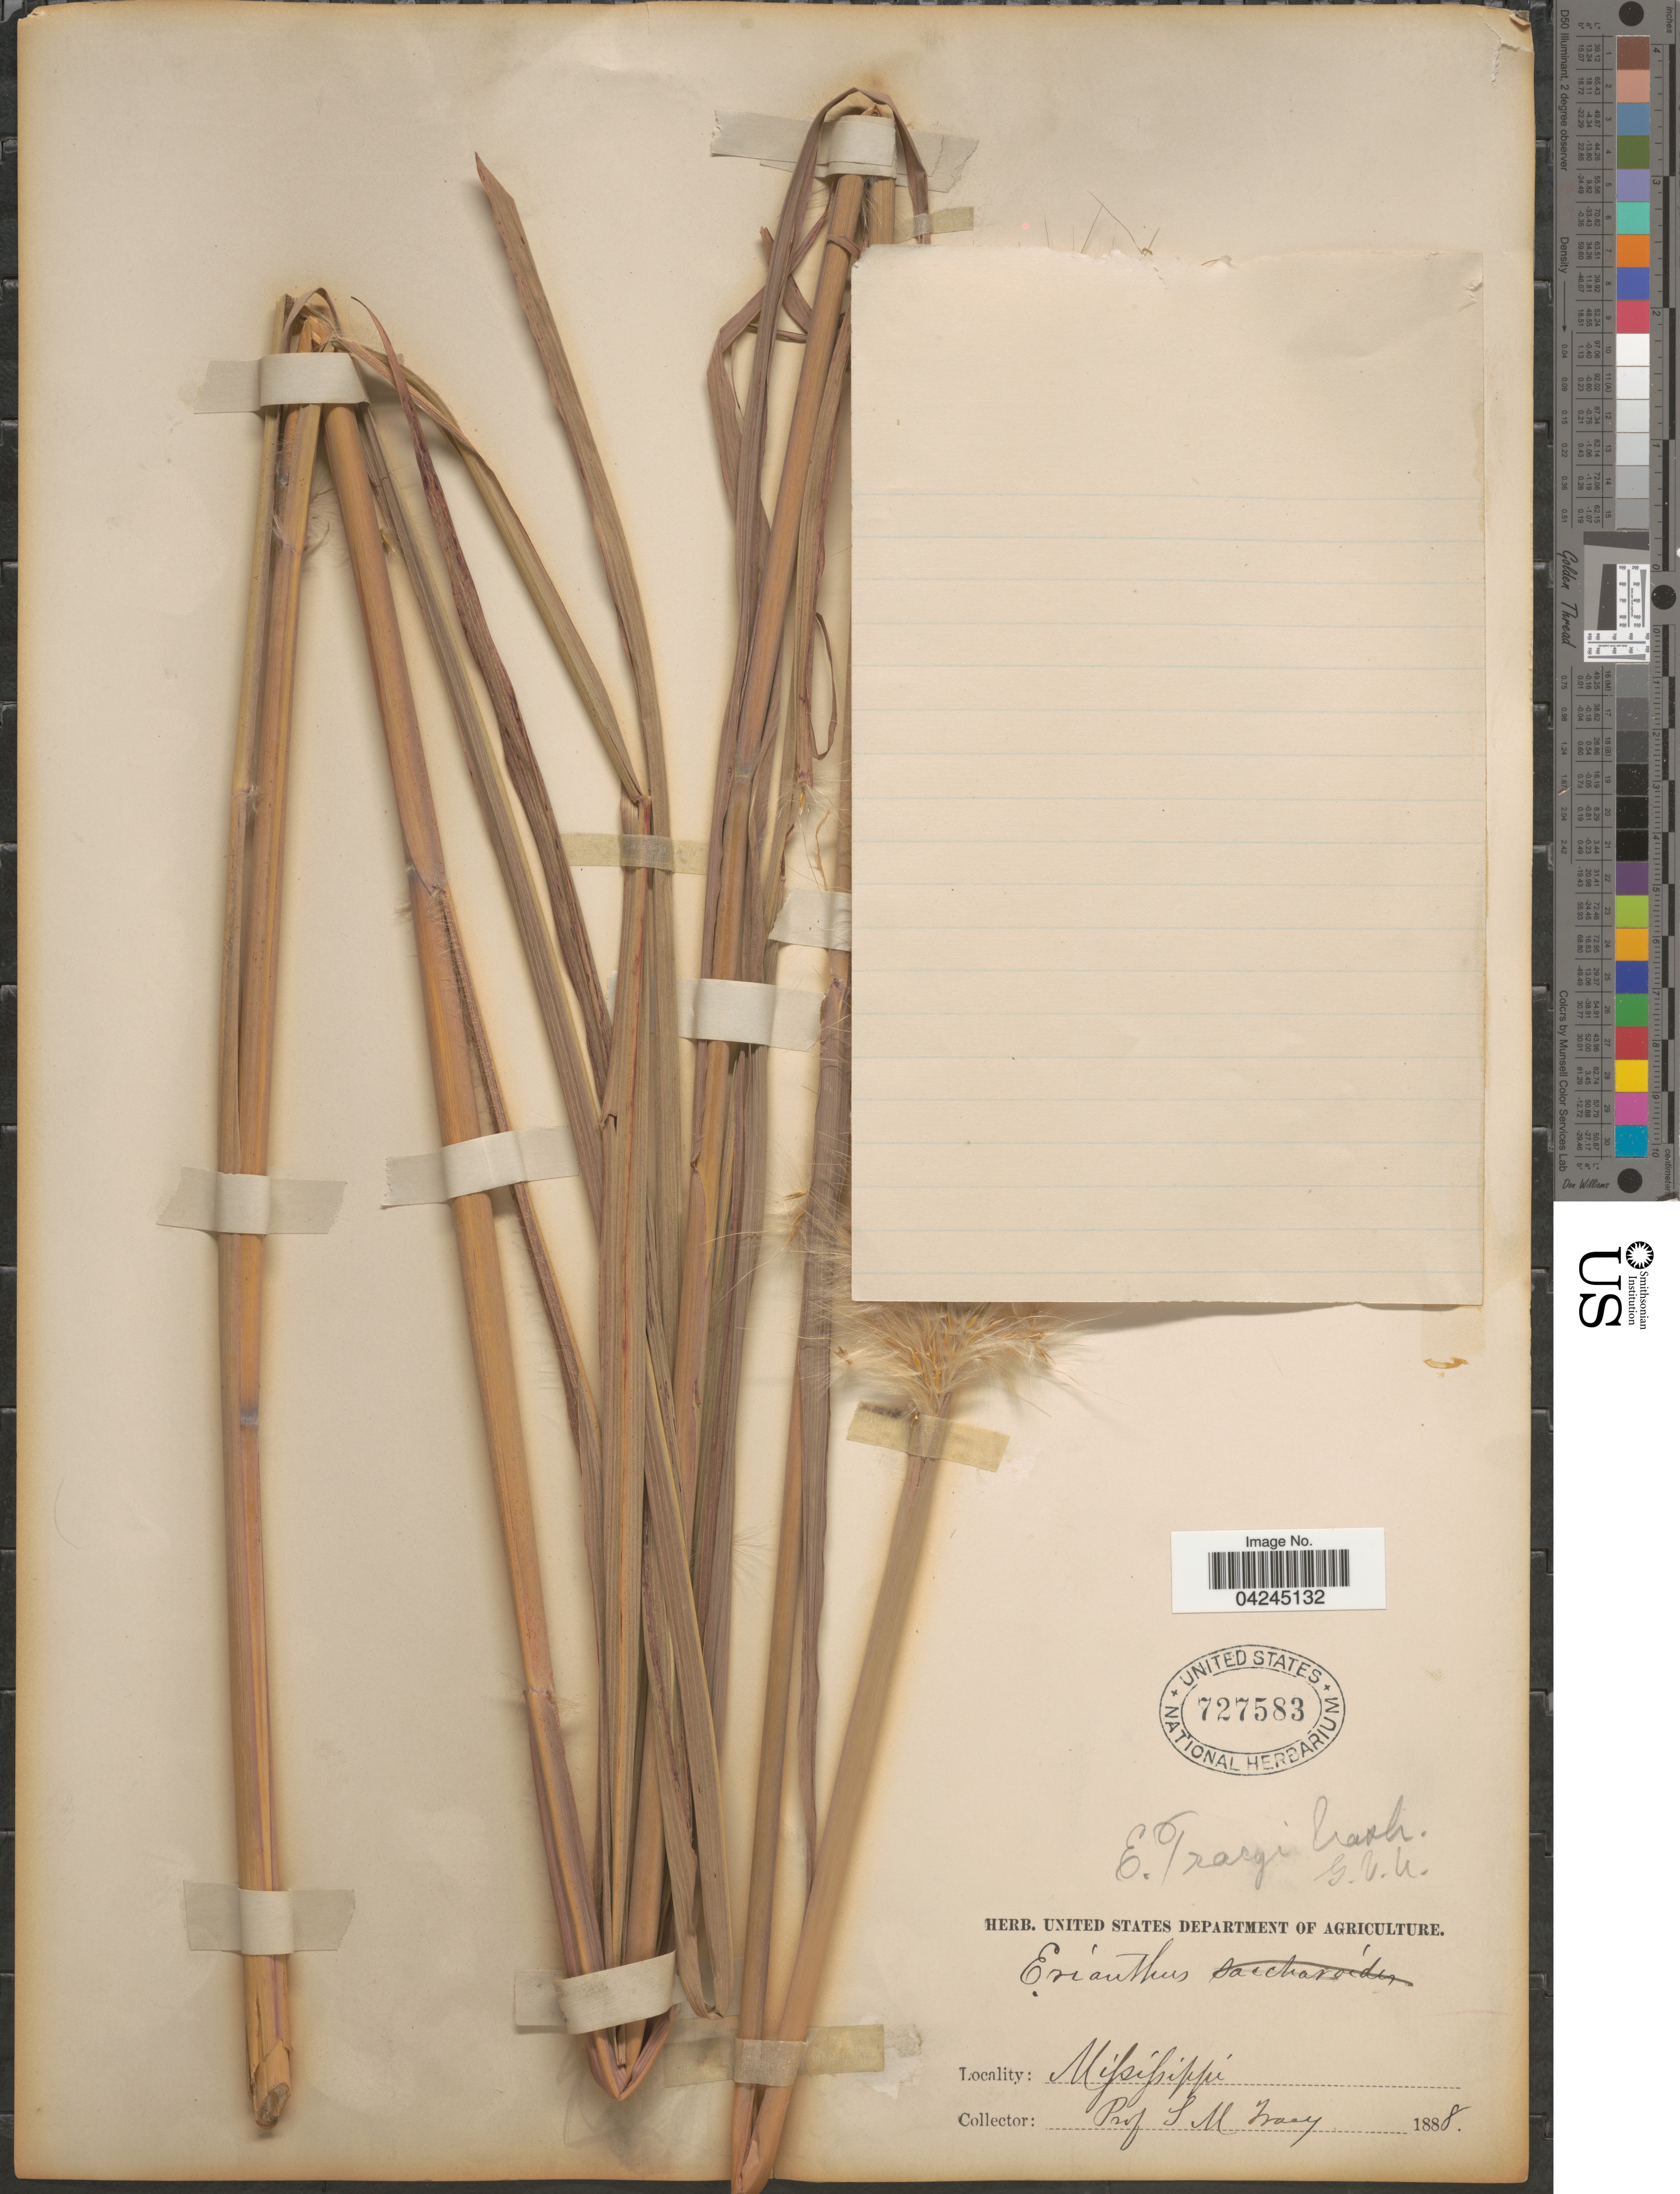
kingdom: Plantae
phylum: Tracheophyta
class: Liliopsida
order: Poales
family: Poaceae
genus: Erianthus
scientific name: Erianthus giganteus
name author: (Walter) P. Beauv.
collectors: S. M. Tracy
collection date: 1888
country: United States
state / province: Mississippi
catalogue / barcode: US 727583